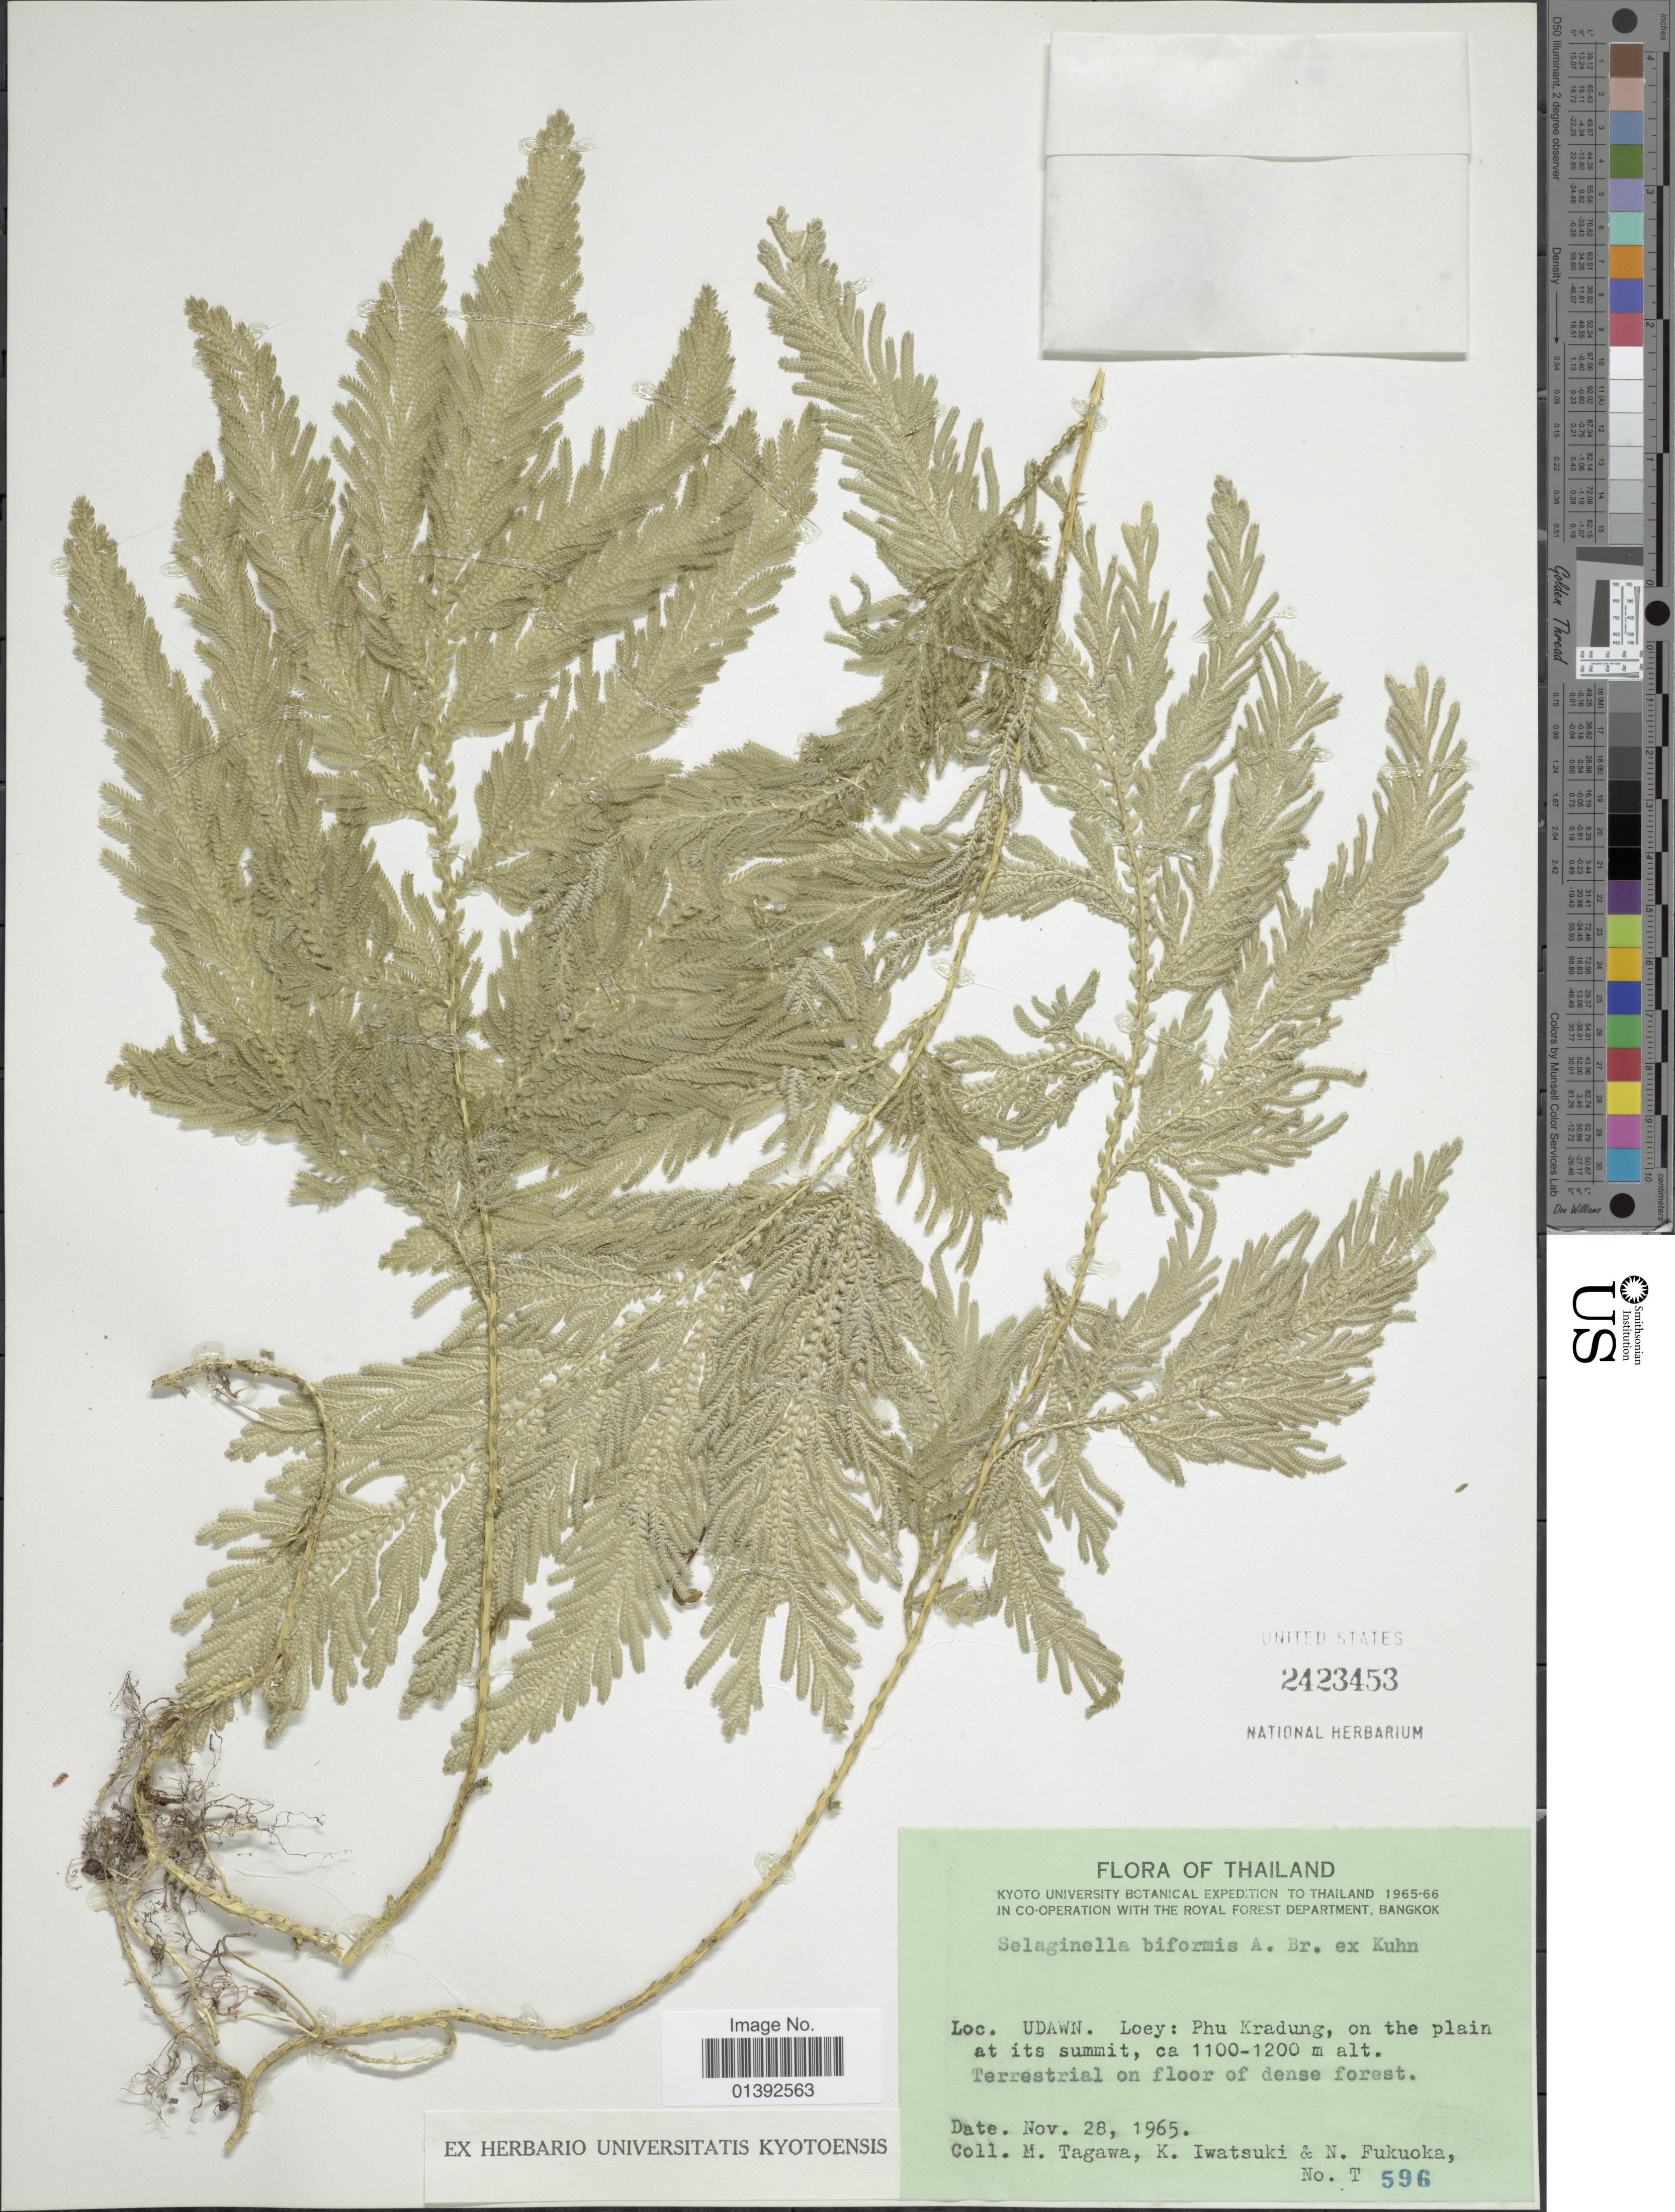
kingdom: Plantae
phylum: Tracheophyta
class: Lycopodiopsida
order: Selaginellales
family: Selaginellaceae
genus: Selaginella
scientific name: Selaginella biformis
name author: A. Braun ex Kuhn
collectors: M. Tagawa, K. Iwatsuki & N. Fukuoka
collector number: T 596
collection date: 1965-11-28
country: Thailand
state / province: Loei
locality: Udawn, Phu Kradung, on the plain at its summit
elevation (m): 1100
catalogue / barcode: US 2423453